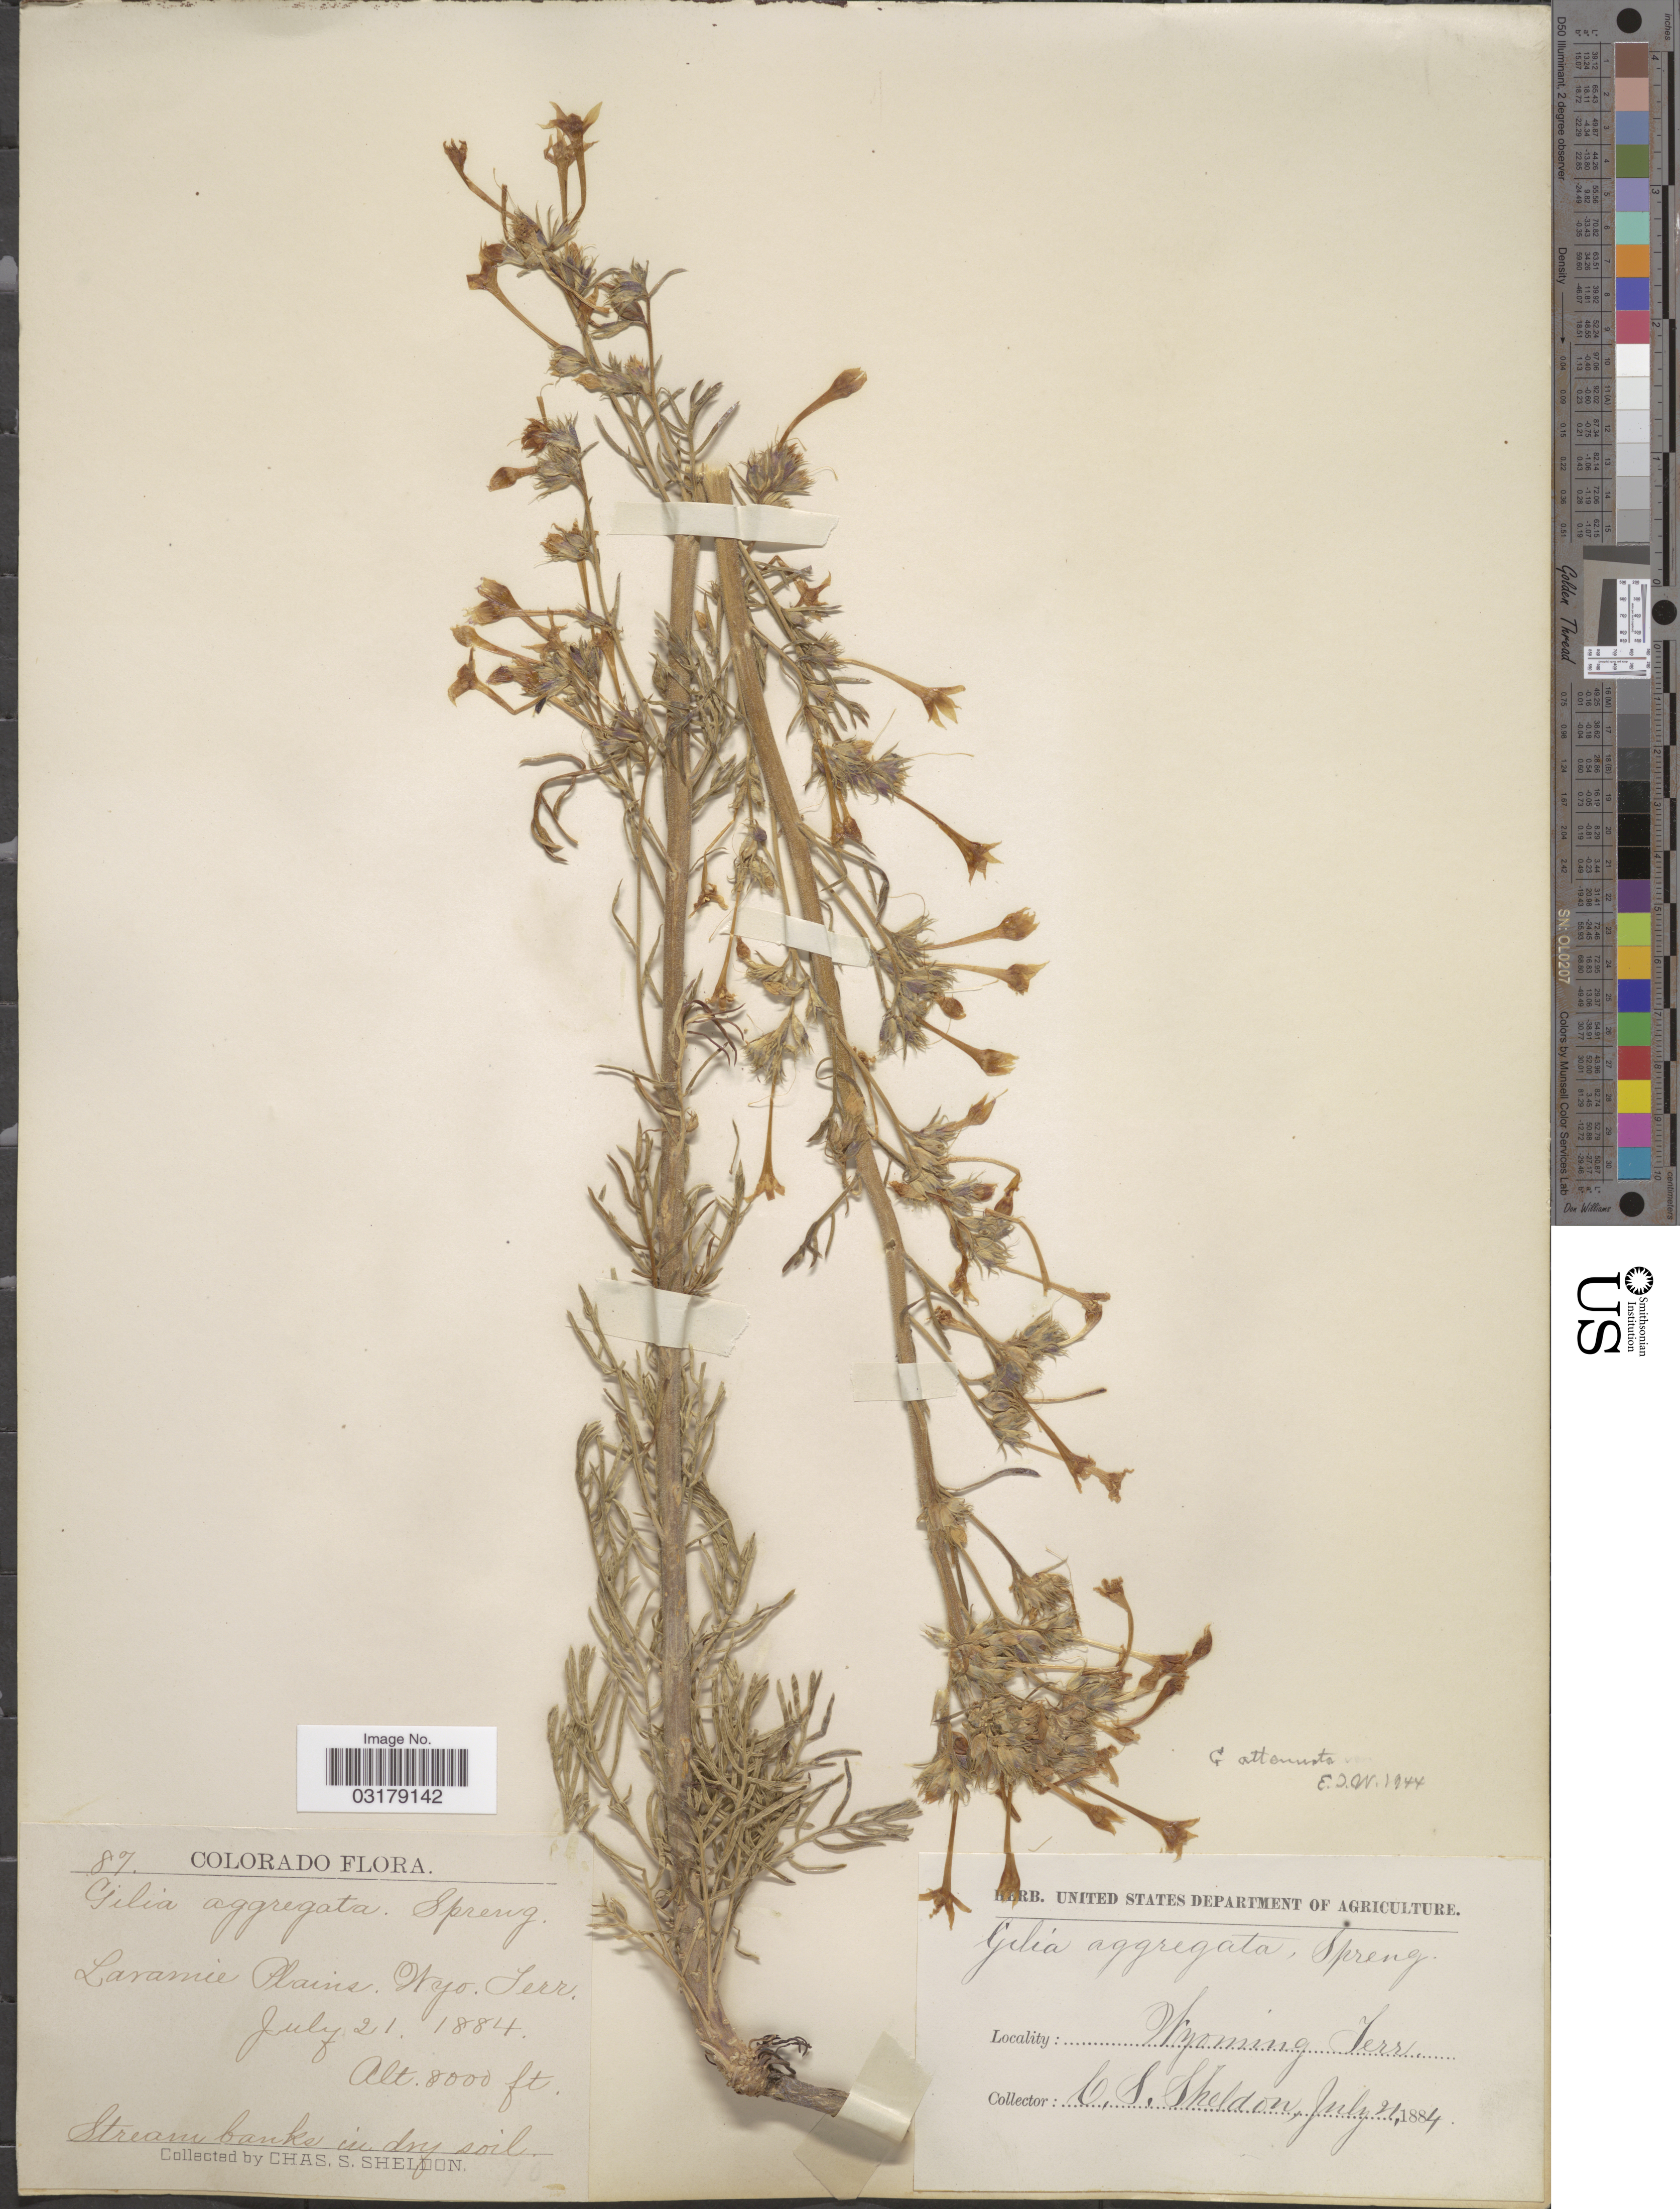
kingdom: Plantae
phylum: Tracheophyta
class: Magnoliopsida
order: Ericales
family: Polemoniaceae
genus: Ipomopsis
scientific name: Ipomopsis aggregata subsp. attenuata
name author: (A. Gray) V.E. Grant & A.D. Grant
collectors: C. S. Sheldon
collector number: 87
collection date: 1884-07-21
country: United States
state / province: Wyoming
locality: Laramie Plains.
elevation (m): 2438